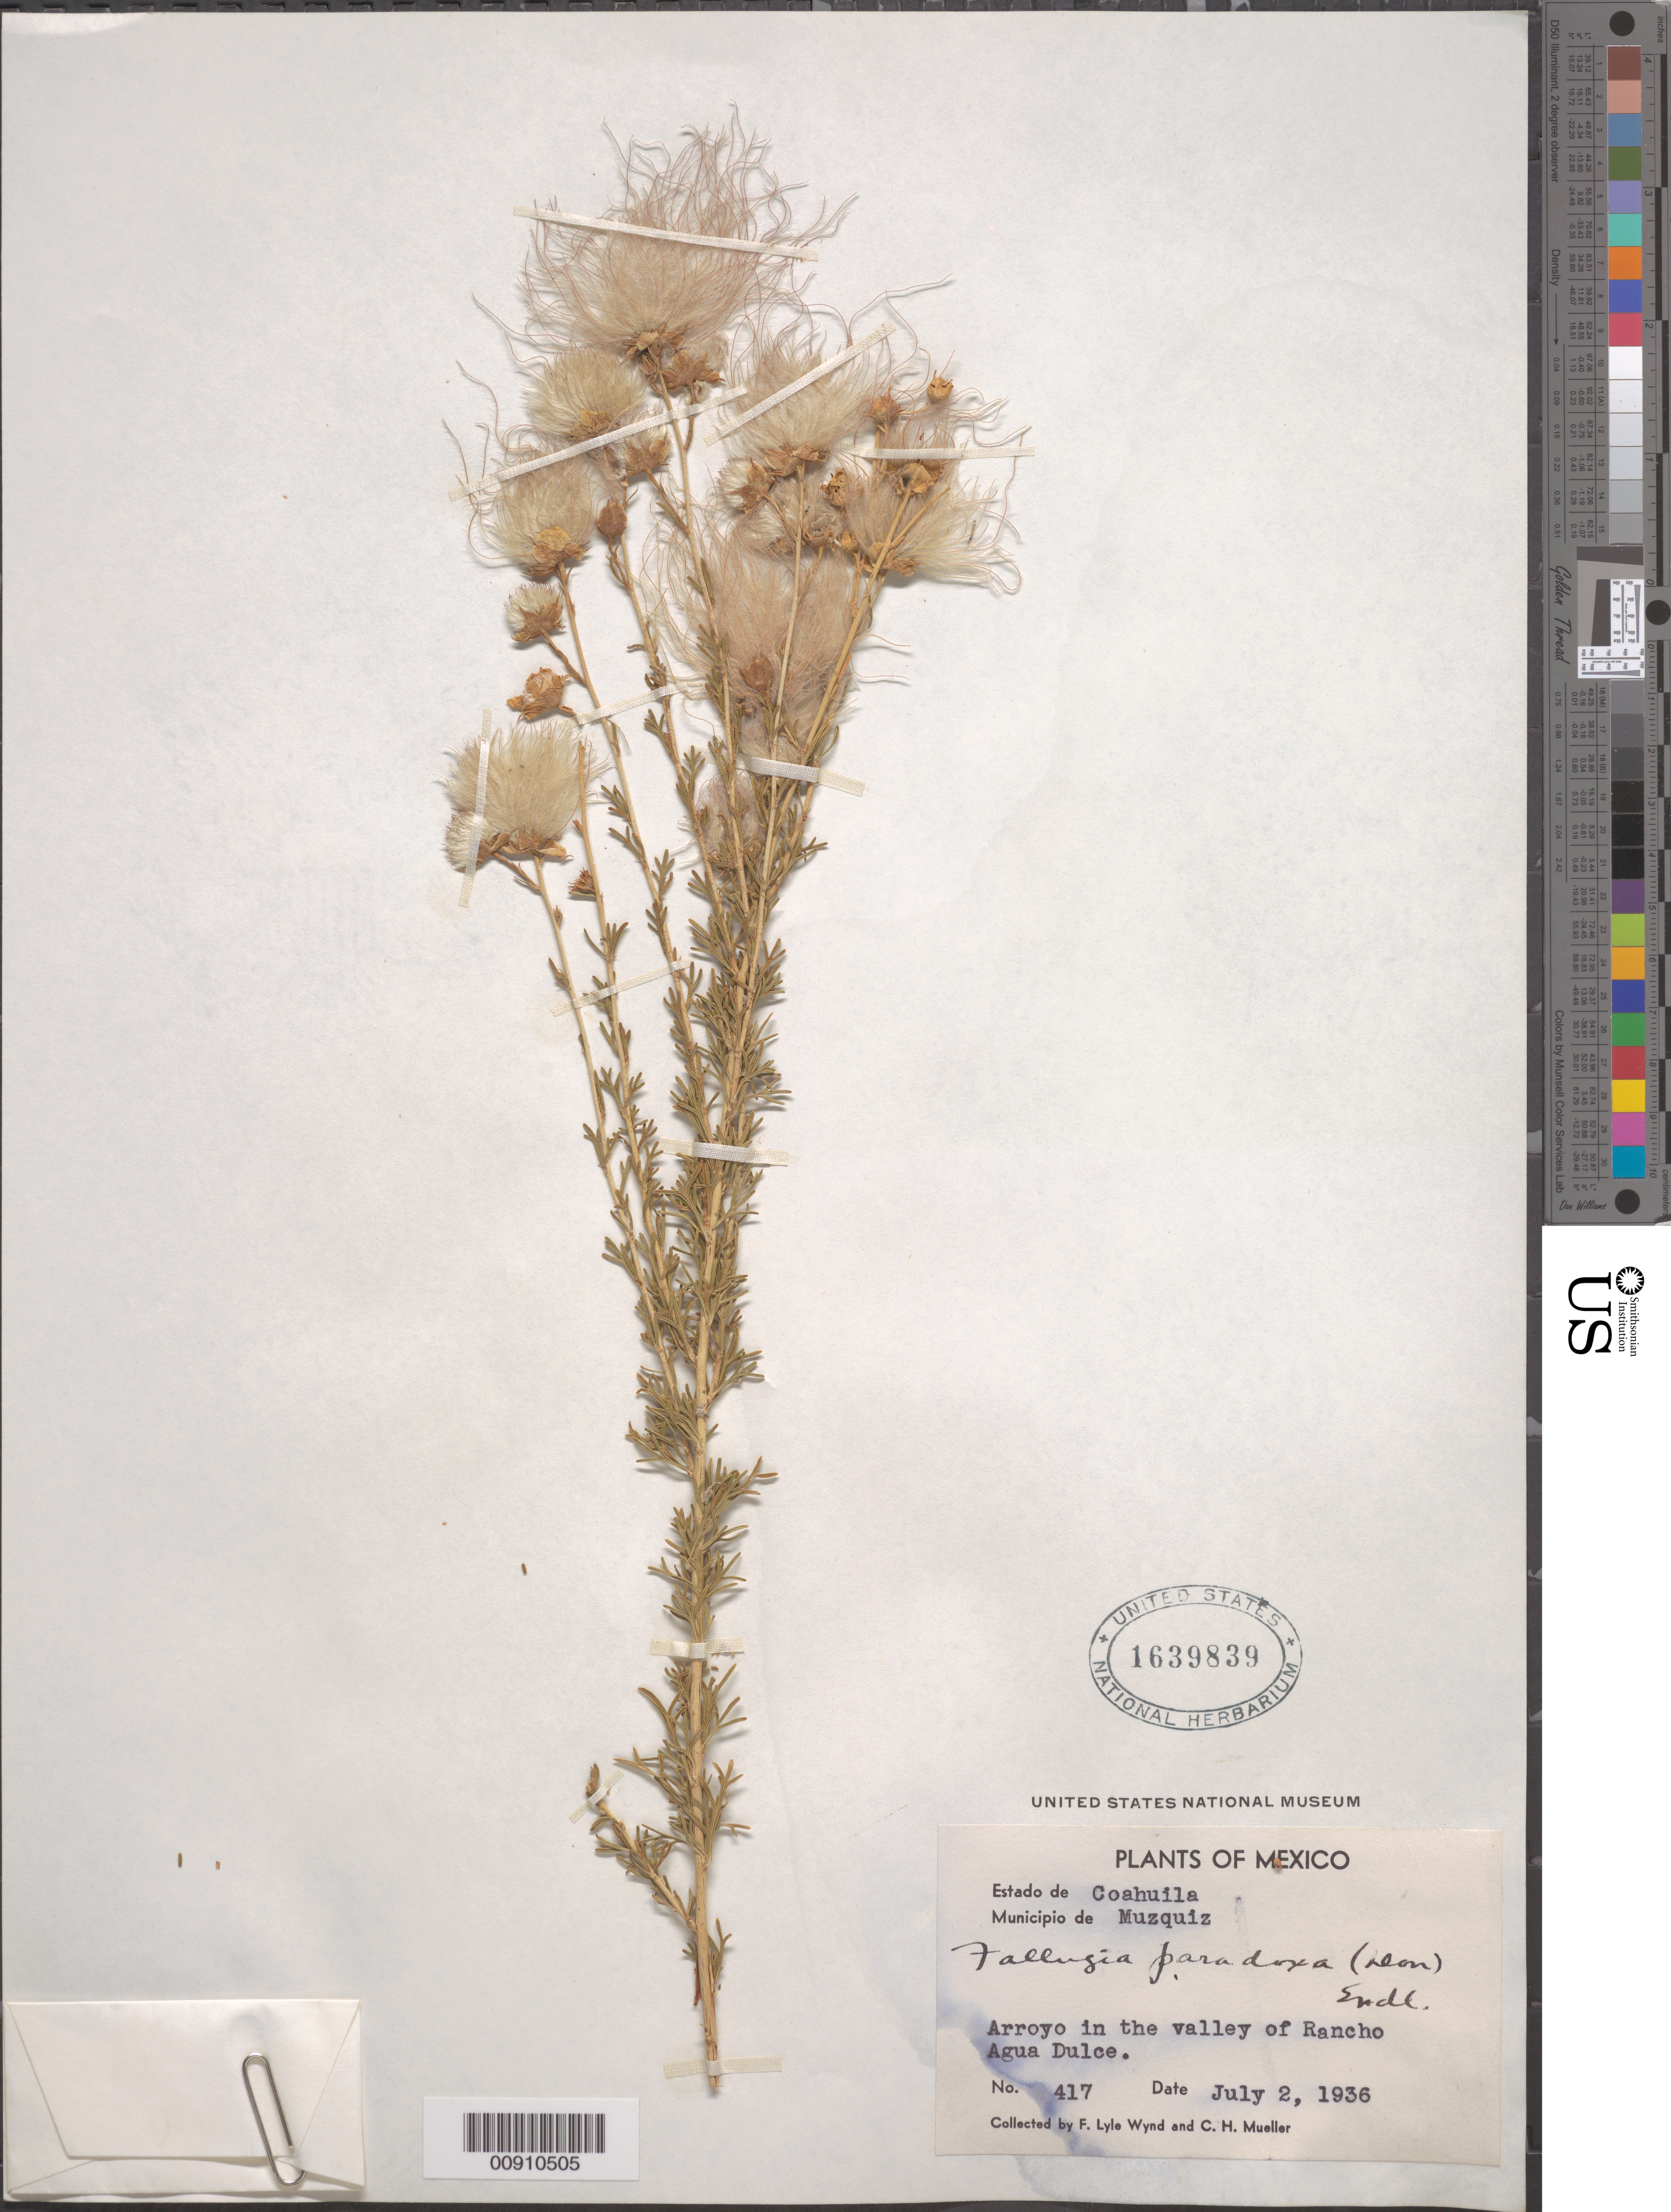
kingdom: Plantae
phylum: Tracheophyta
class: Magnoliopsida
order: Rosales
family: Rosaceae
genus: Fallugia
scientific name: Fallugia paradoxa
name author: (D. Don ex Tilloch & T. Taylor) Endl. ex Torr.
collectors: F. L. Wynd & C. H. Mueller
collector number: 417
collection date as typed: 02 Jul 1936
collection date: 1936-07-02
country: Mexico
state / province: Coahuila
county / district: Múzquiz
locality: Arroyo in the valley of Rancho Agua Dulce, Municipio de Múzquiz, Estado de Coahuila.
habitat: Arroyo in valley.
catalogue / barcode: US 1639839